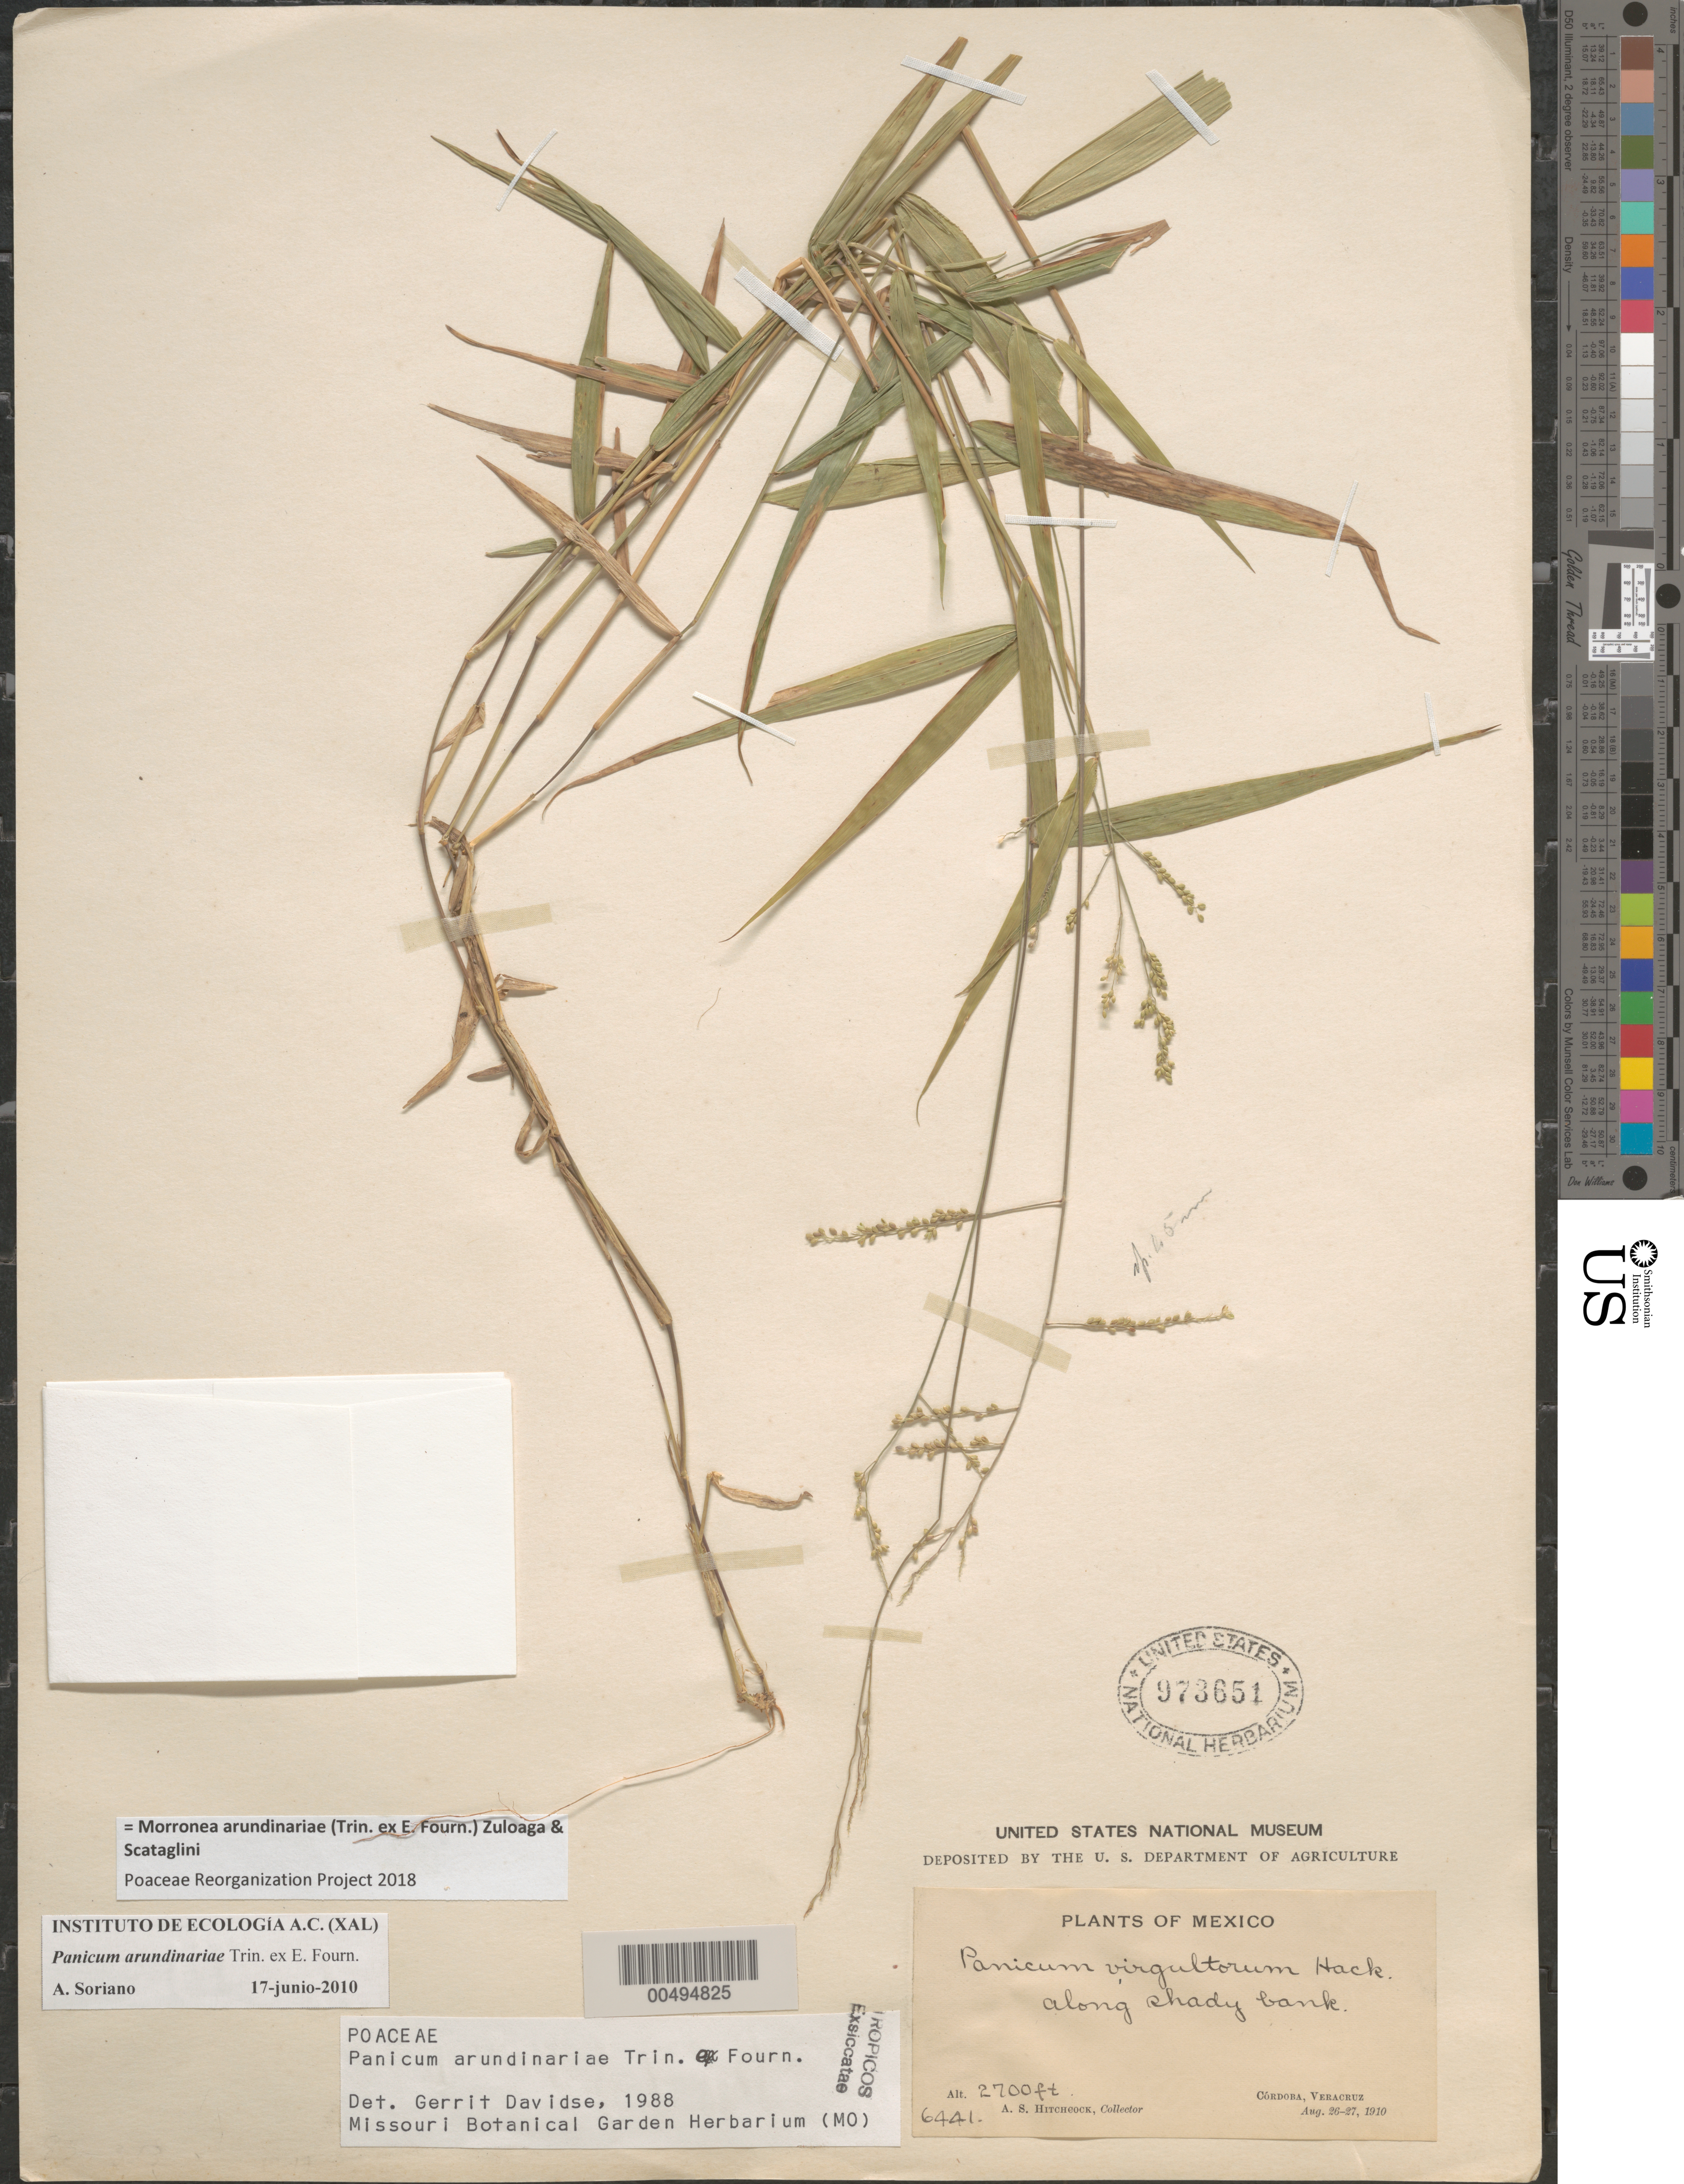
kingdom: Plantae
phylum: Tracheophyta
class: Liliopsida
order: Poales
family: Poaceae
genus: Morronea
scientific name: Morronea arundinariae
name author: (Trin. ex E. Fourn.) Zuloaga & Scataglini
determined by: Poaceae Reorganization Project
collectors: A. S. Hitchcock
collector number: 6441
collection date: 1910-08-26/1910-08-27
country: Mexico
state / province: Veracruz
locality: Cordoba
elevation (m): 823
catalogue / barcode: US 973651